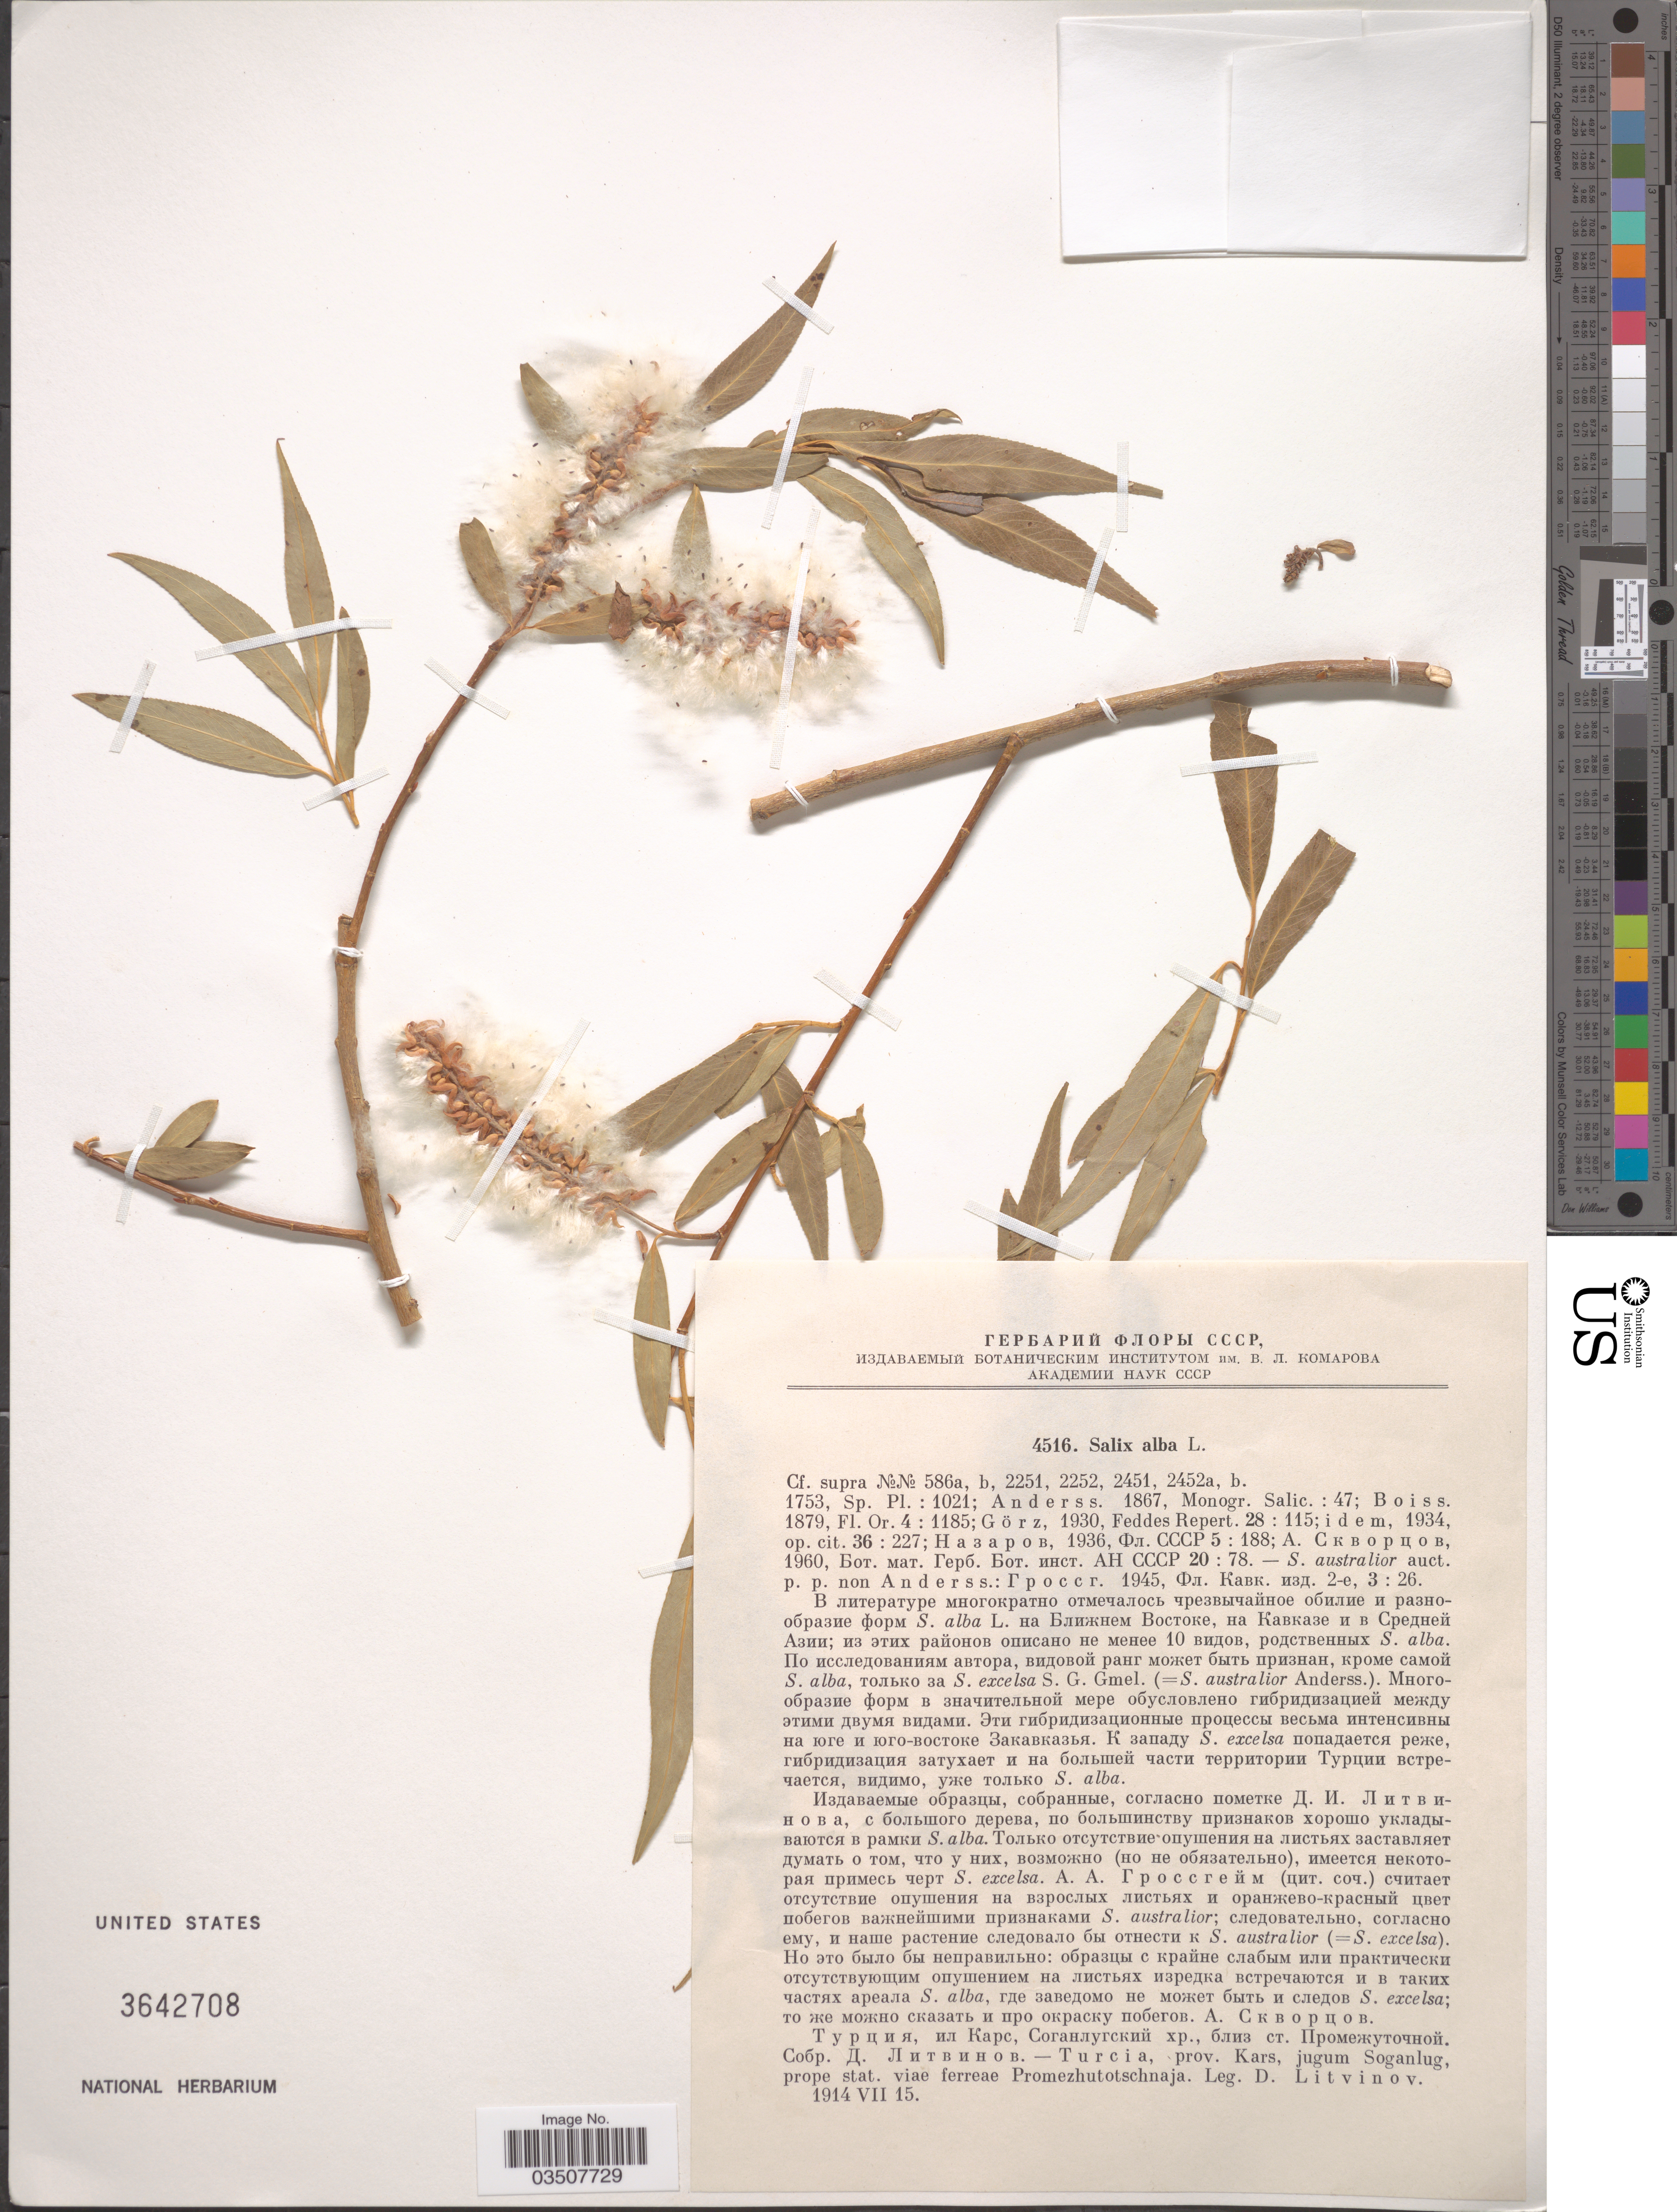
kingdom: Plantae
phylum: Tracheophyta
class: Magnoliopsida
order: Malpighiales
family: Salicaceae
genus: Salix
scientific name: Salix alba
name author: L.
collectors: D. Litvinov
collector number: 4516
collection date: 1914-07-15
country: Turkey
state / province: Kars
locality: Turcia, prov. Kars, jugum Soganlug, prope stat. viae ferreae Promezhutotschnaja.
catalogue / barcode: US 3642708